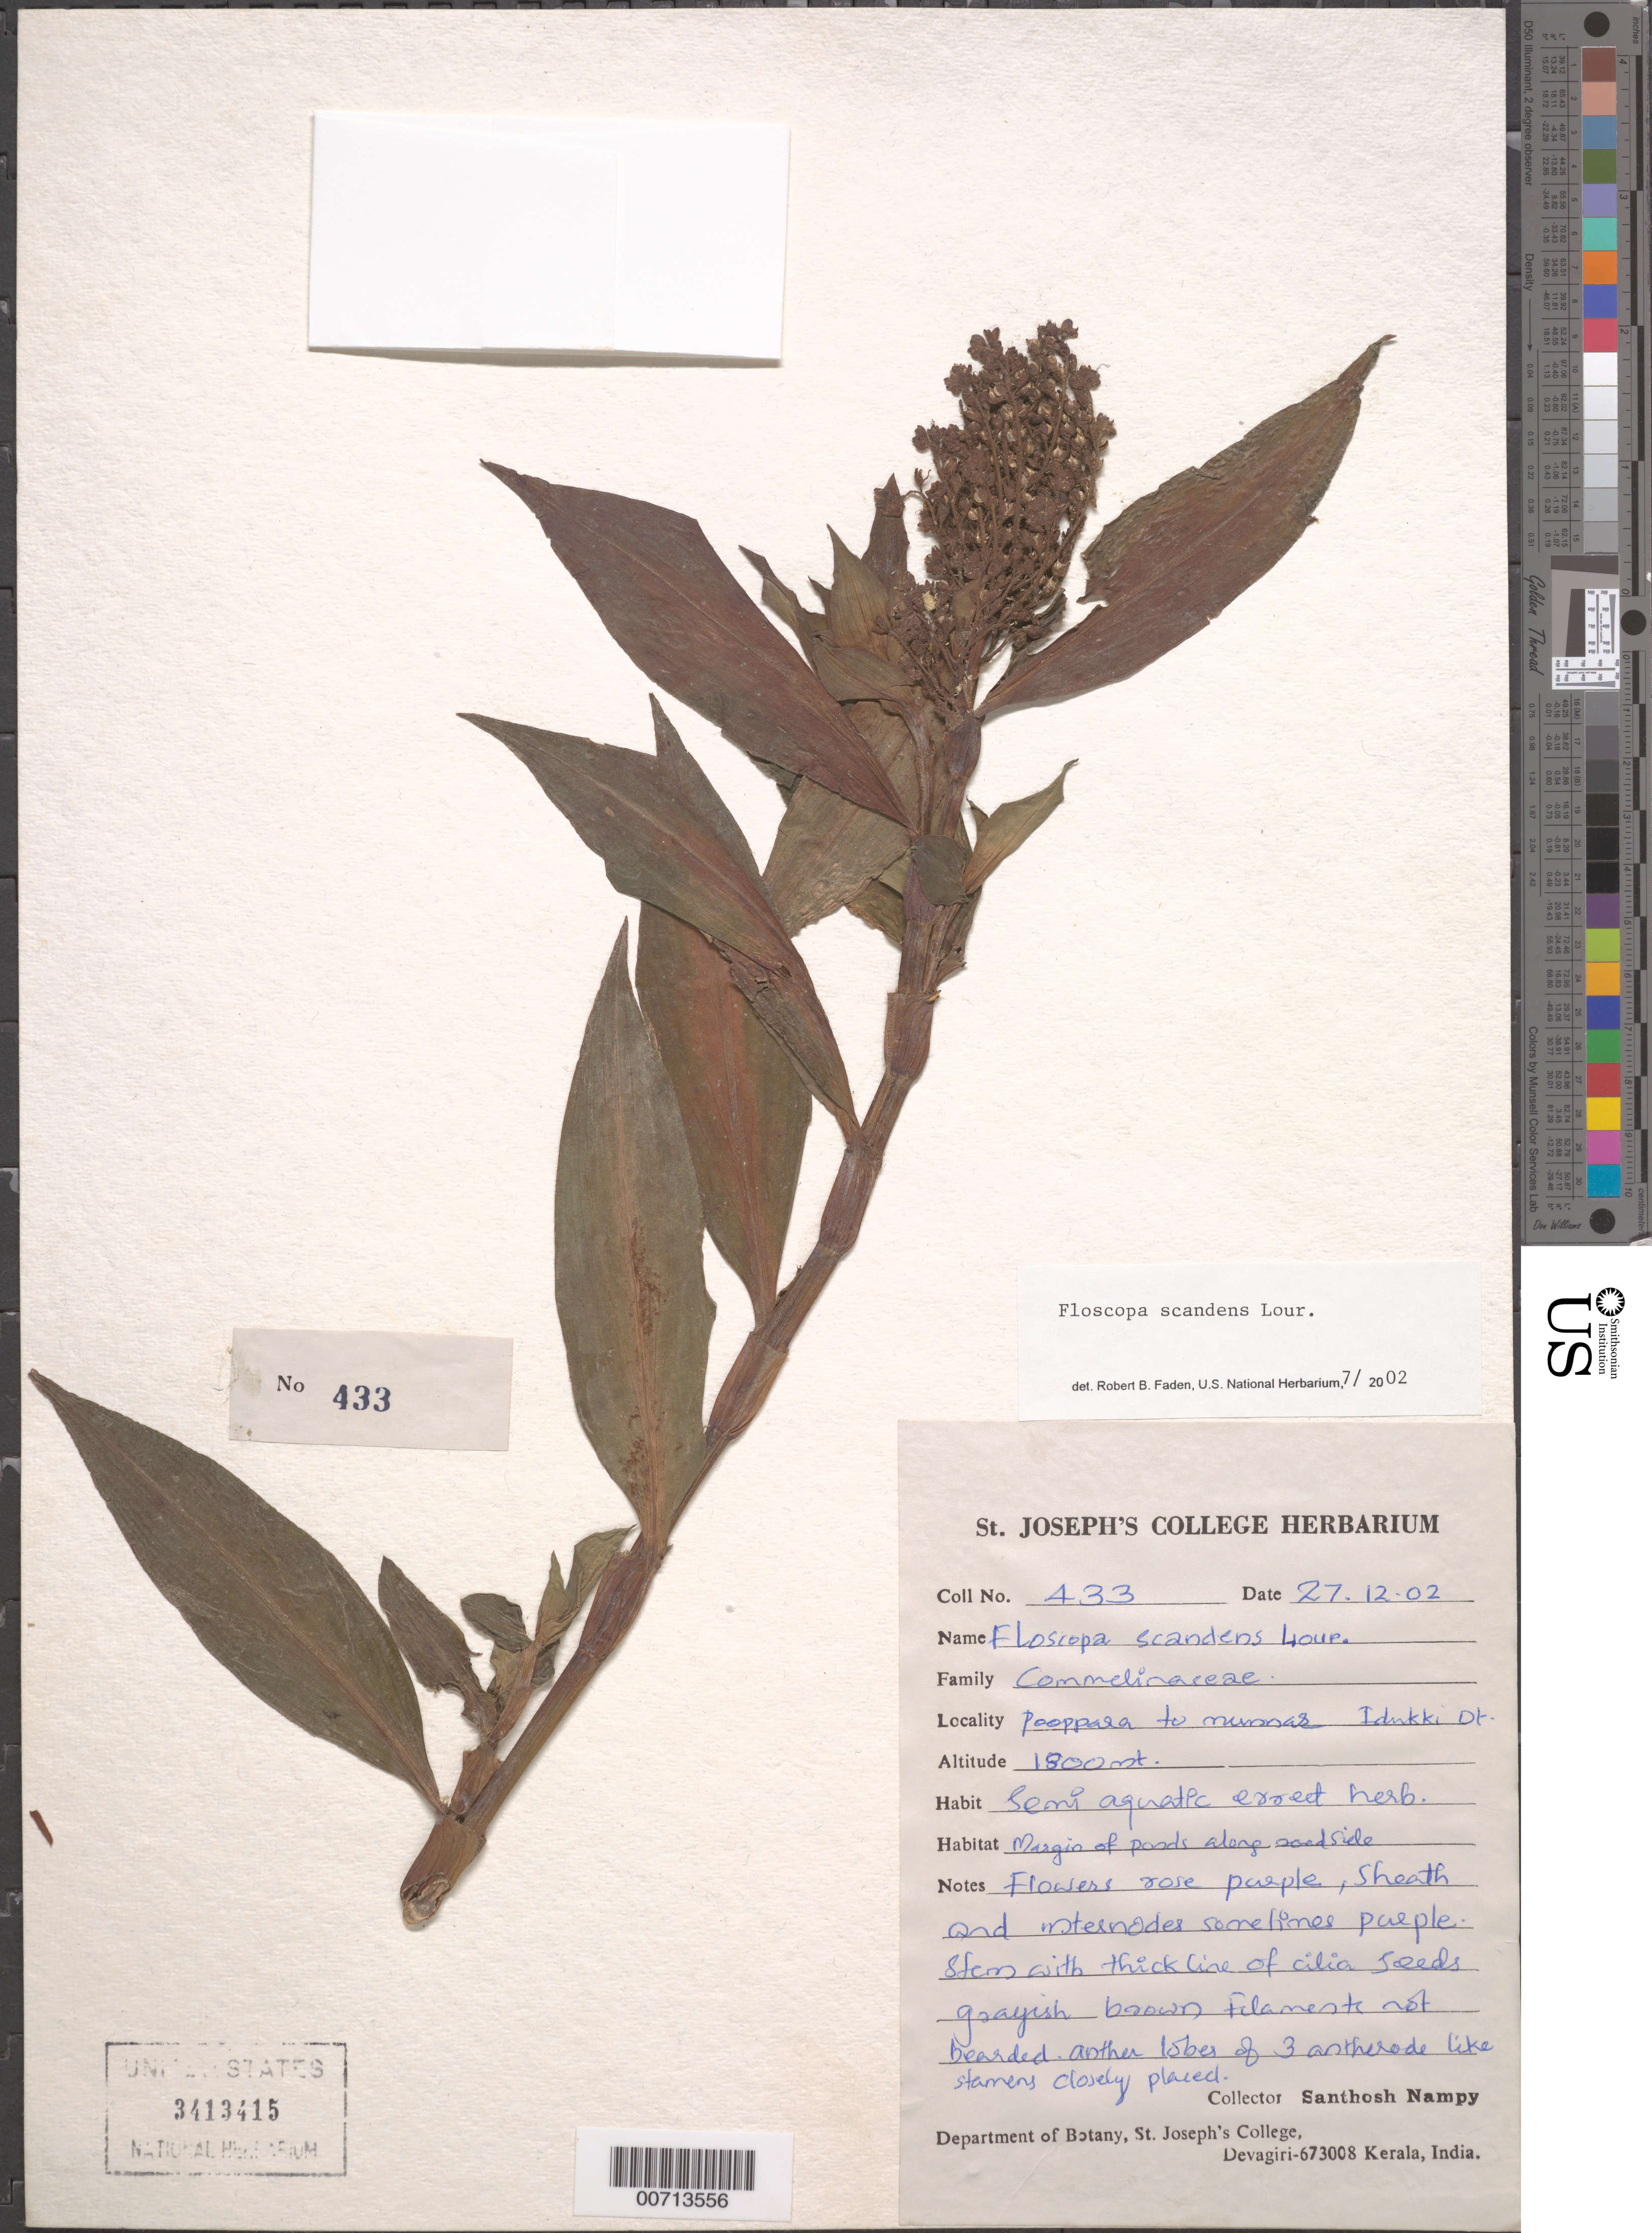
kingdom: Plantae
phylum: Tracheophyta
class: Liliopsida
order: Commelinales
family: Commelinaceae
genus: Floscopa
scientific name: Floscopa scandens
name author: Lour.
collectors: S. Nampy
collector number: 433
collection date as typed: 27 Dec 2002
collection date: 2002-12-27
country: India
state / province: Kerala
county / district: Idukki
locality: Idukki Dist., Poppaea to Nunnas.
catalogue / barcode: US 3413415